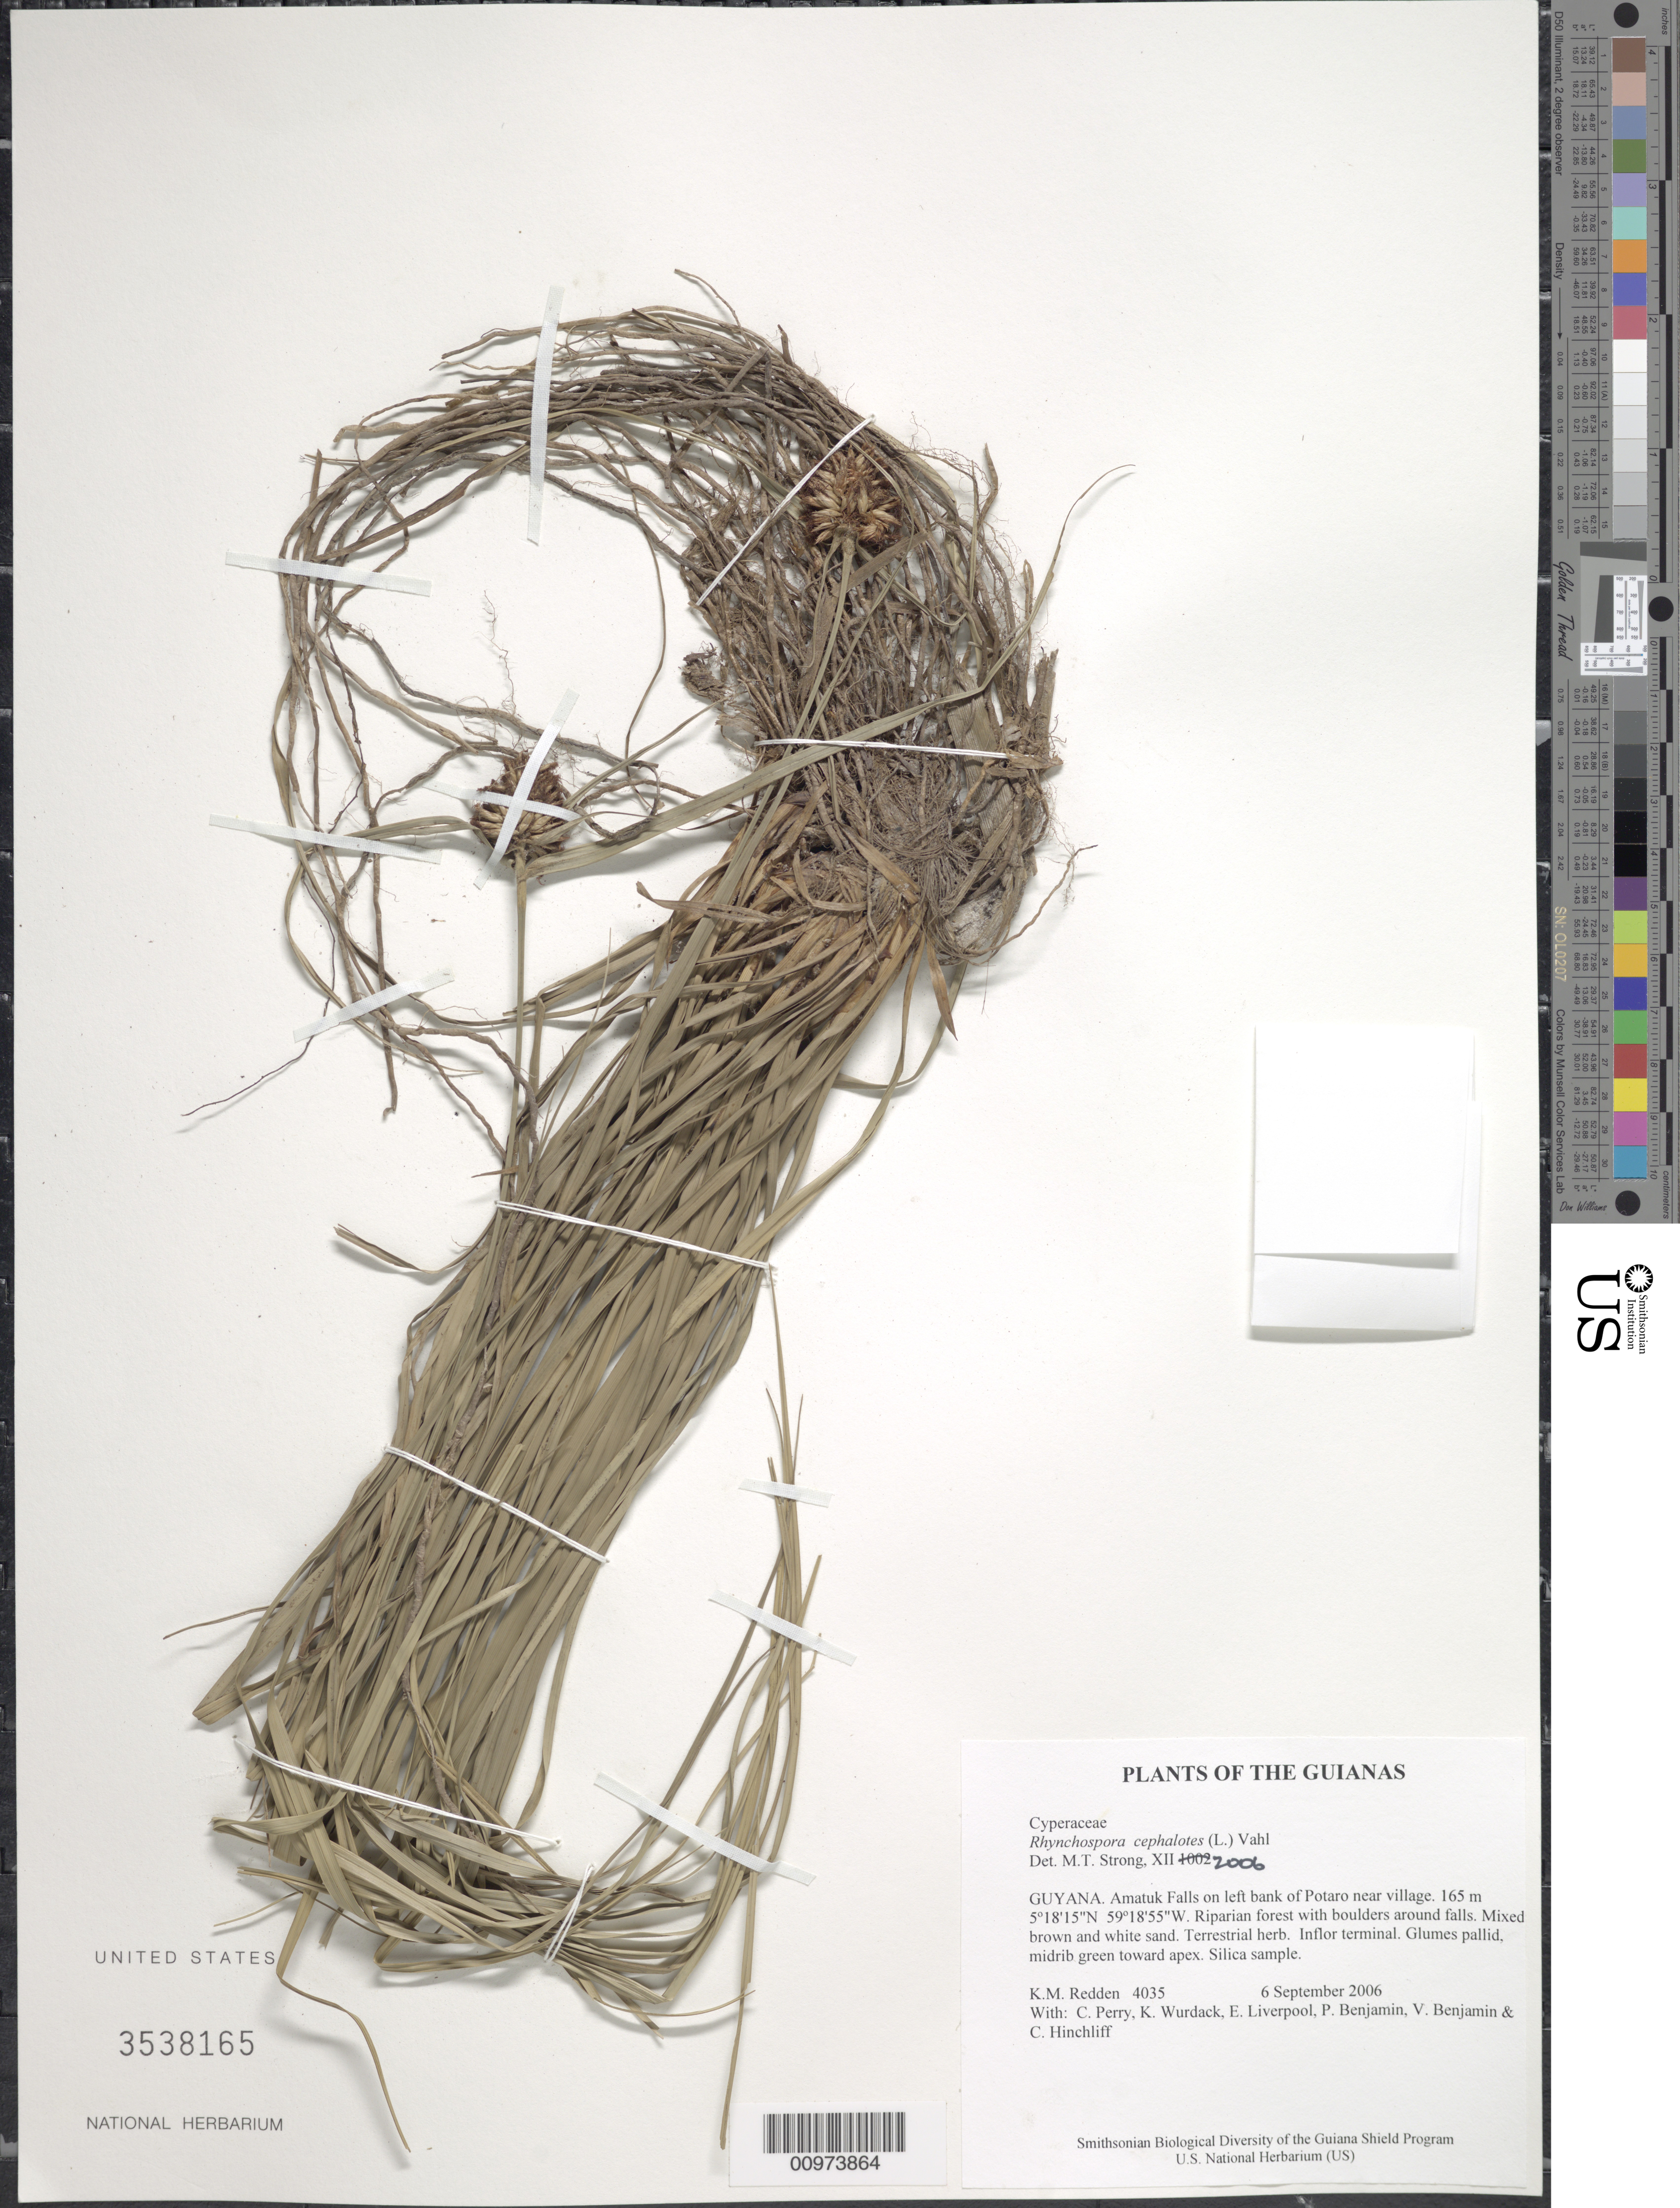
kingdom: Plantae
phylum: Tracheophyta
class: Liliopsida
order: Poales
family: Cyperaceae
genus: Rhynchospora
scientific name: Rhynchospora cephalotes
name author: (L.) Vahl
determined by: Strong, M. T., (US), Smithsonian Institution - National Museum of Natural History (UNITED STATES)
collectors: K. M. Redden, C. Perry, K. Wurdack, E. Liverpool, P. Benjamin, V. Benjamin & C. E. Hinchliff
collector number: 4035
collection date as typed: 6 September 2006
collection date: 2006-09-06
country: Guyana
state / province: Potaro-Siparuni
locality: Amatuk Falls on left bank of Potaro near village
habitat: Riparian forest with boulders around falls. Mixed brown and white sand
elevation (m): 165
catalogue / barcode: US 3538165